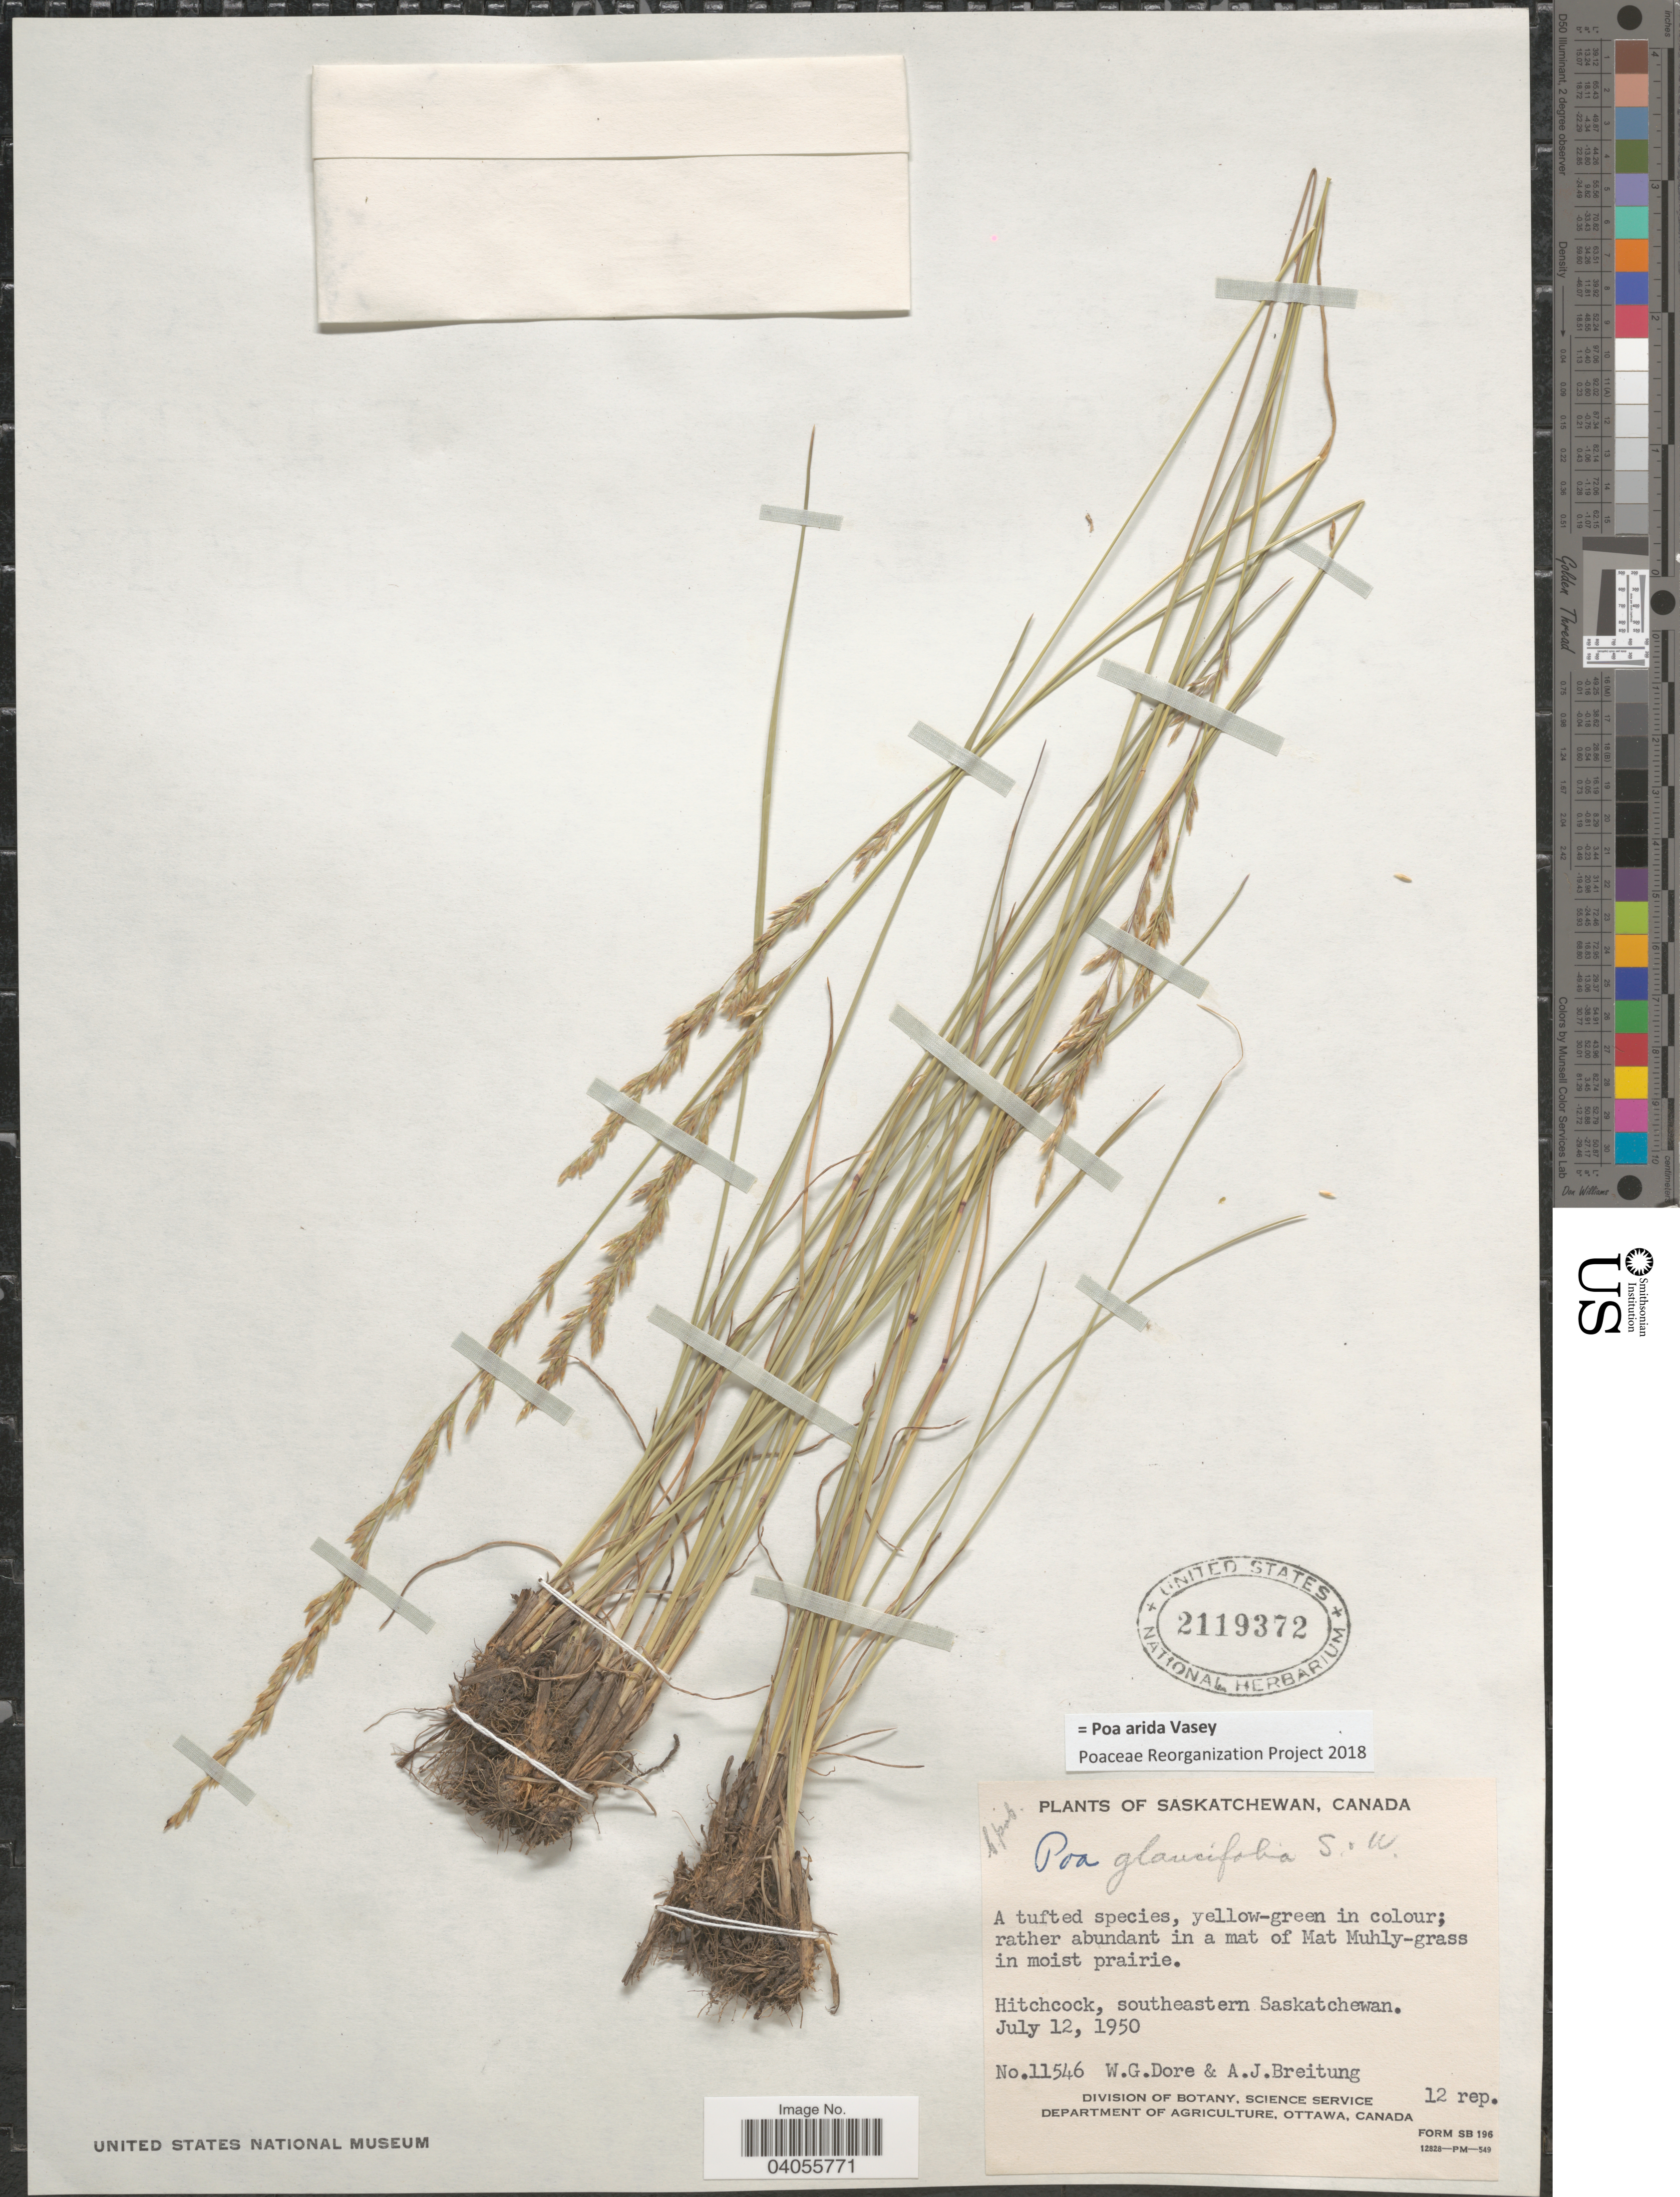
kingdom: Plantae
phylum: Tracheophyta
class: Liliopsida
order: Poales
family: Poaceae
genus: Poa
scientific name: Poa arida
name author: Vasey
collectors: W. Dore & A. Breitung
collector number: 11546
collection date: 1950-07-12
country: Canada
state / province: Saskatchewan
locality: Hitchcock, southeastern Saskatchewan.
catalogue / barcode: US 2119372